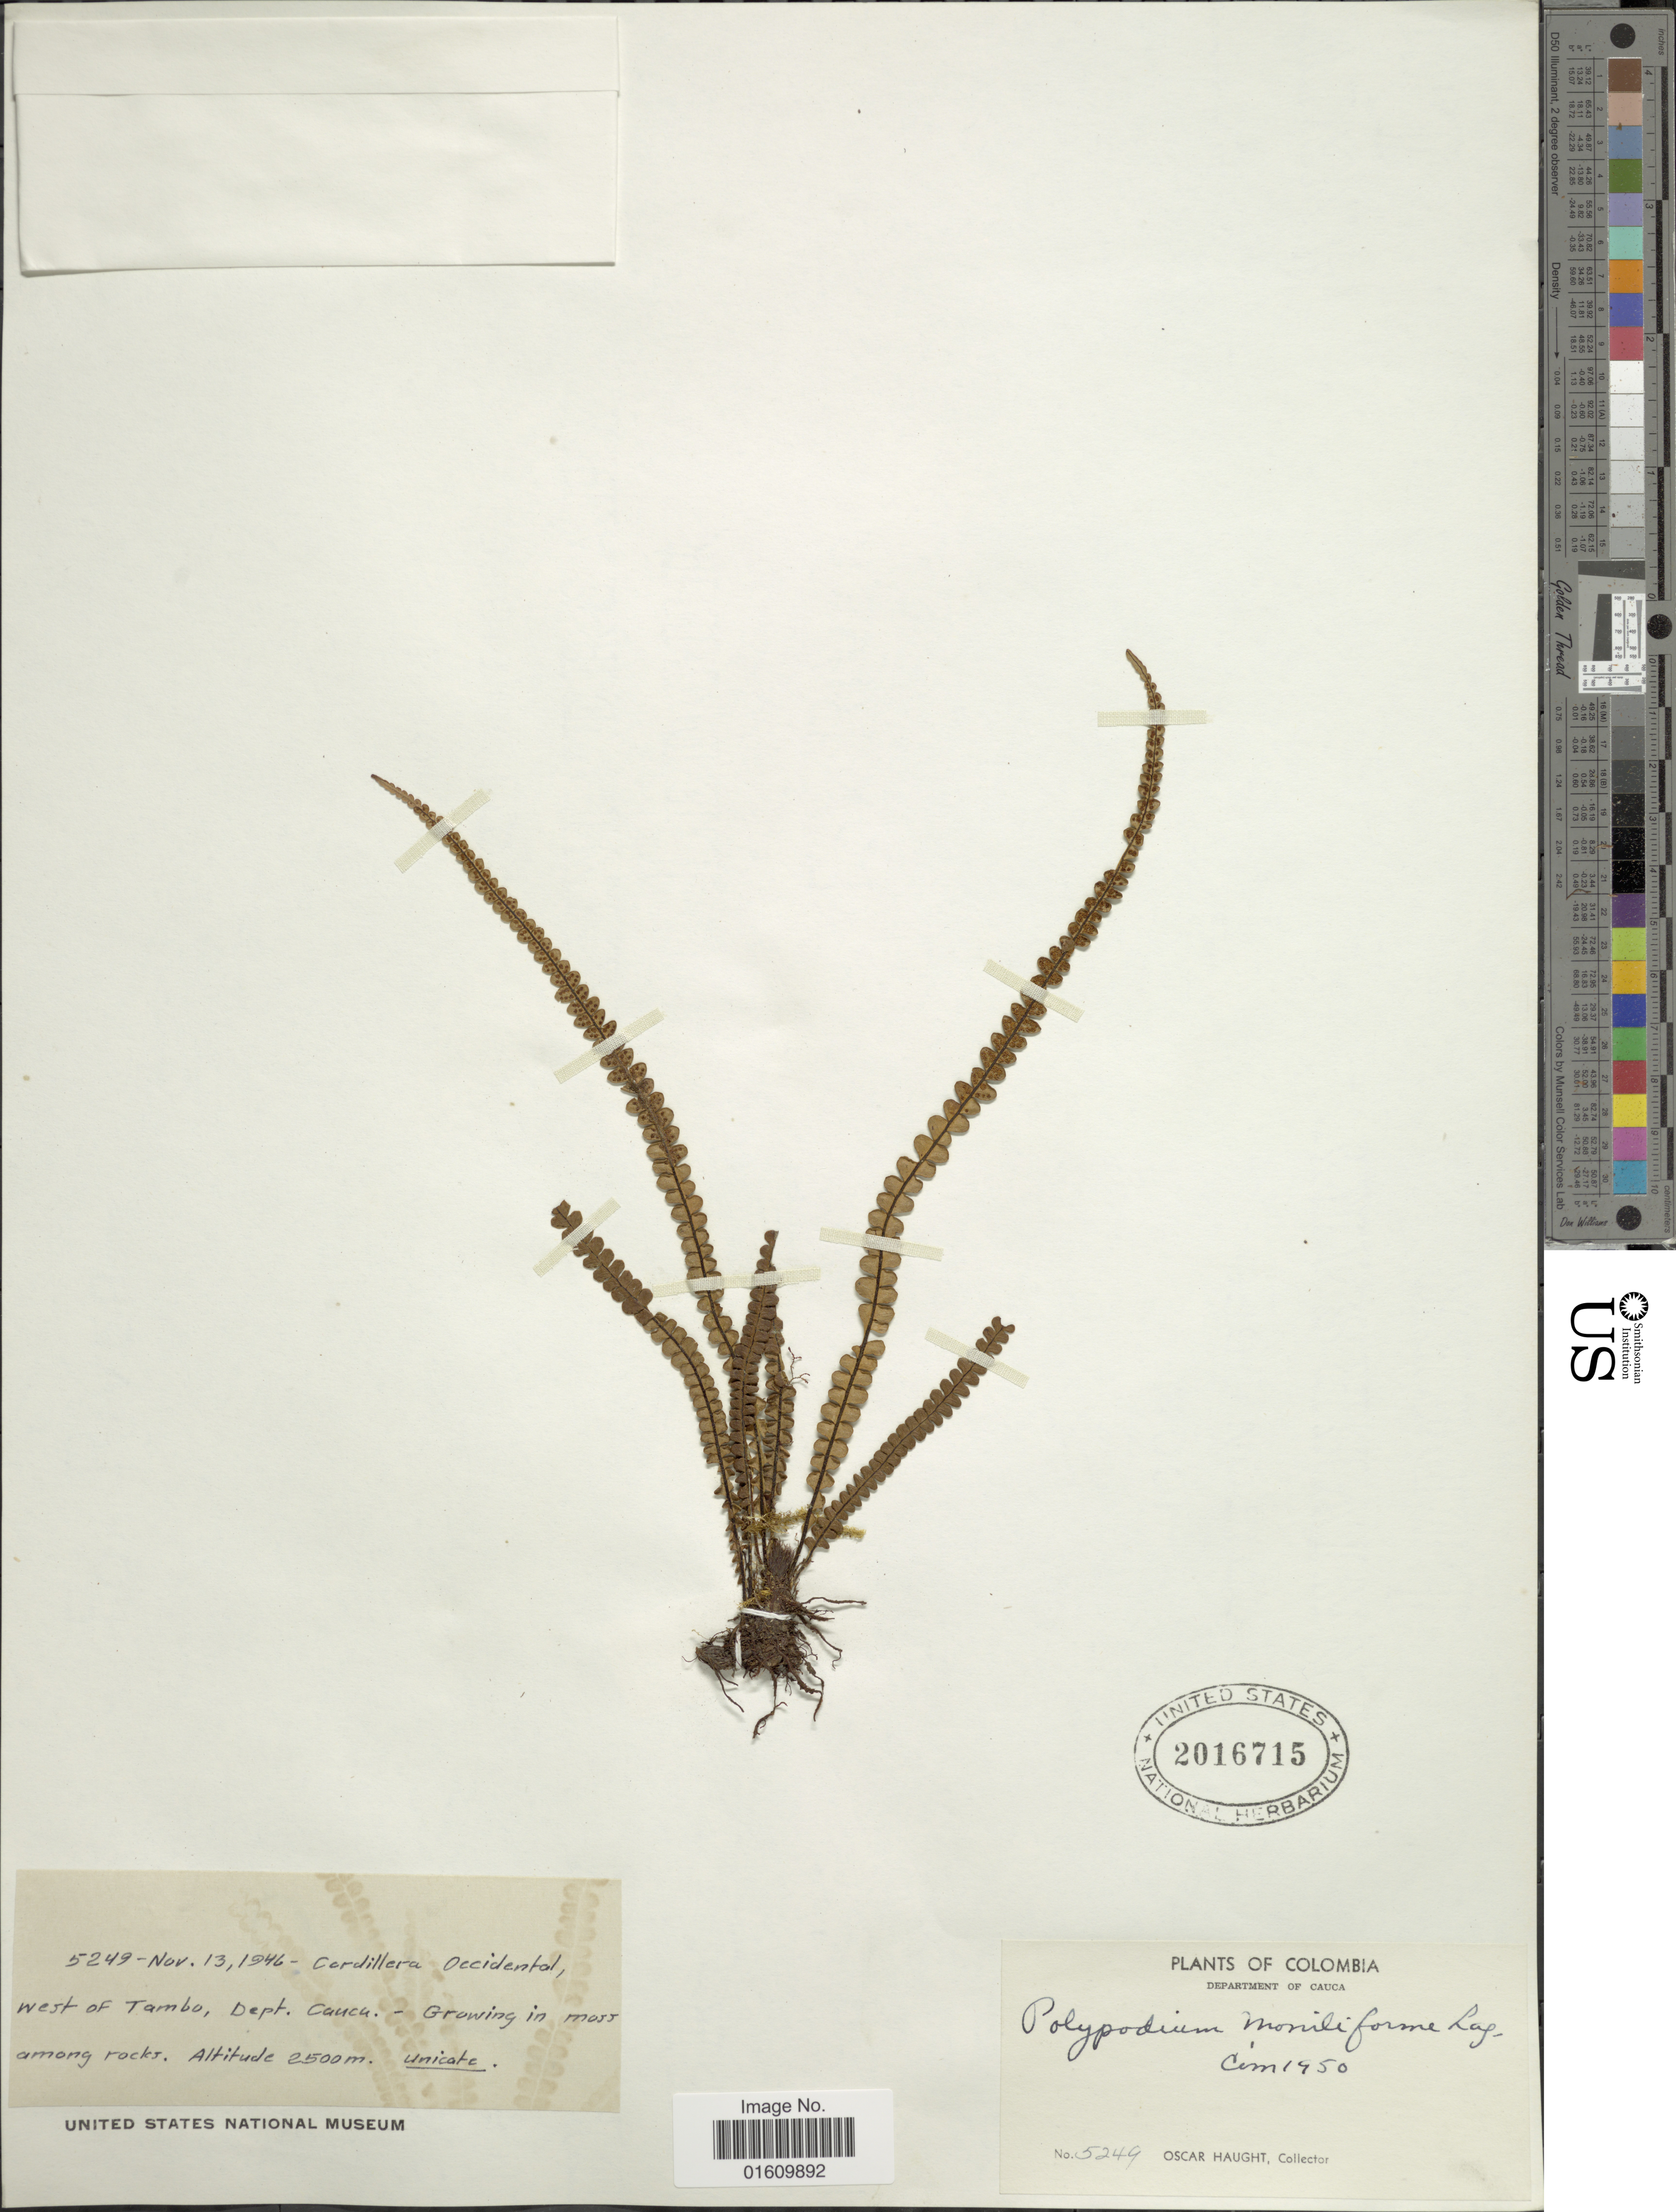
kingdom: Plantae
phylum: Tracheophyta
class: Polypodiopsida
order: Polypodiales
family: Polypodiaceae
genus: Melpomene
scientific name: Melpomene moniliformis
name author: (Lag. ex Sw.) A.R. Sm. & R.C. Moran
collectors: O. L. Haught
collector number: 5249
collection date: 1946-11-13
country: Colombia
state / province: Cauca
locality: Departement of Cauca west of Tambo.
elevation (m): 2500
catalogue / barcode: US 2016715